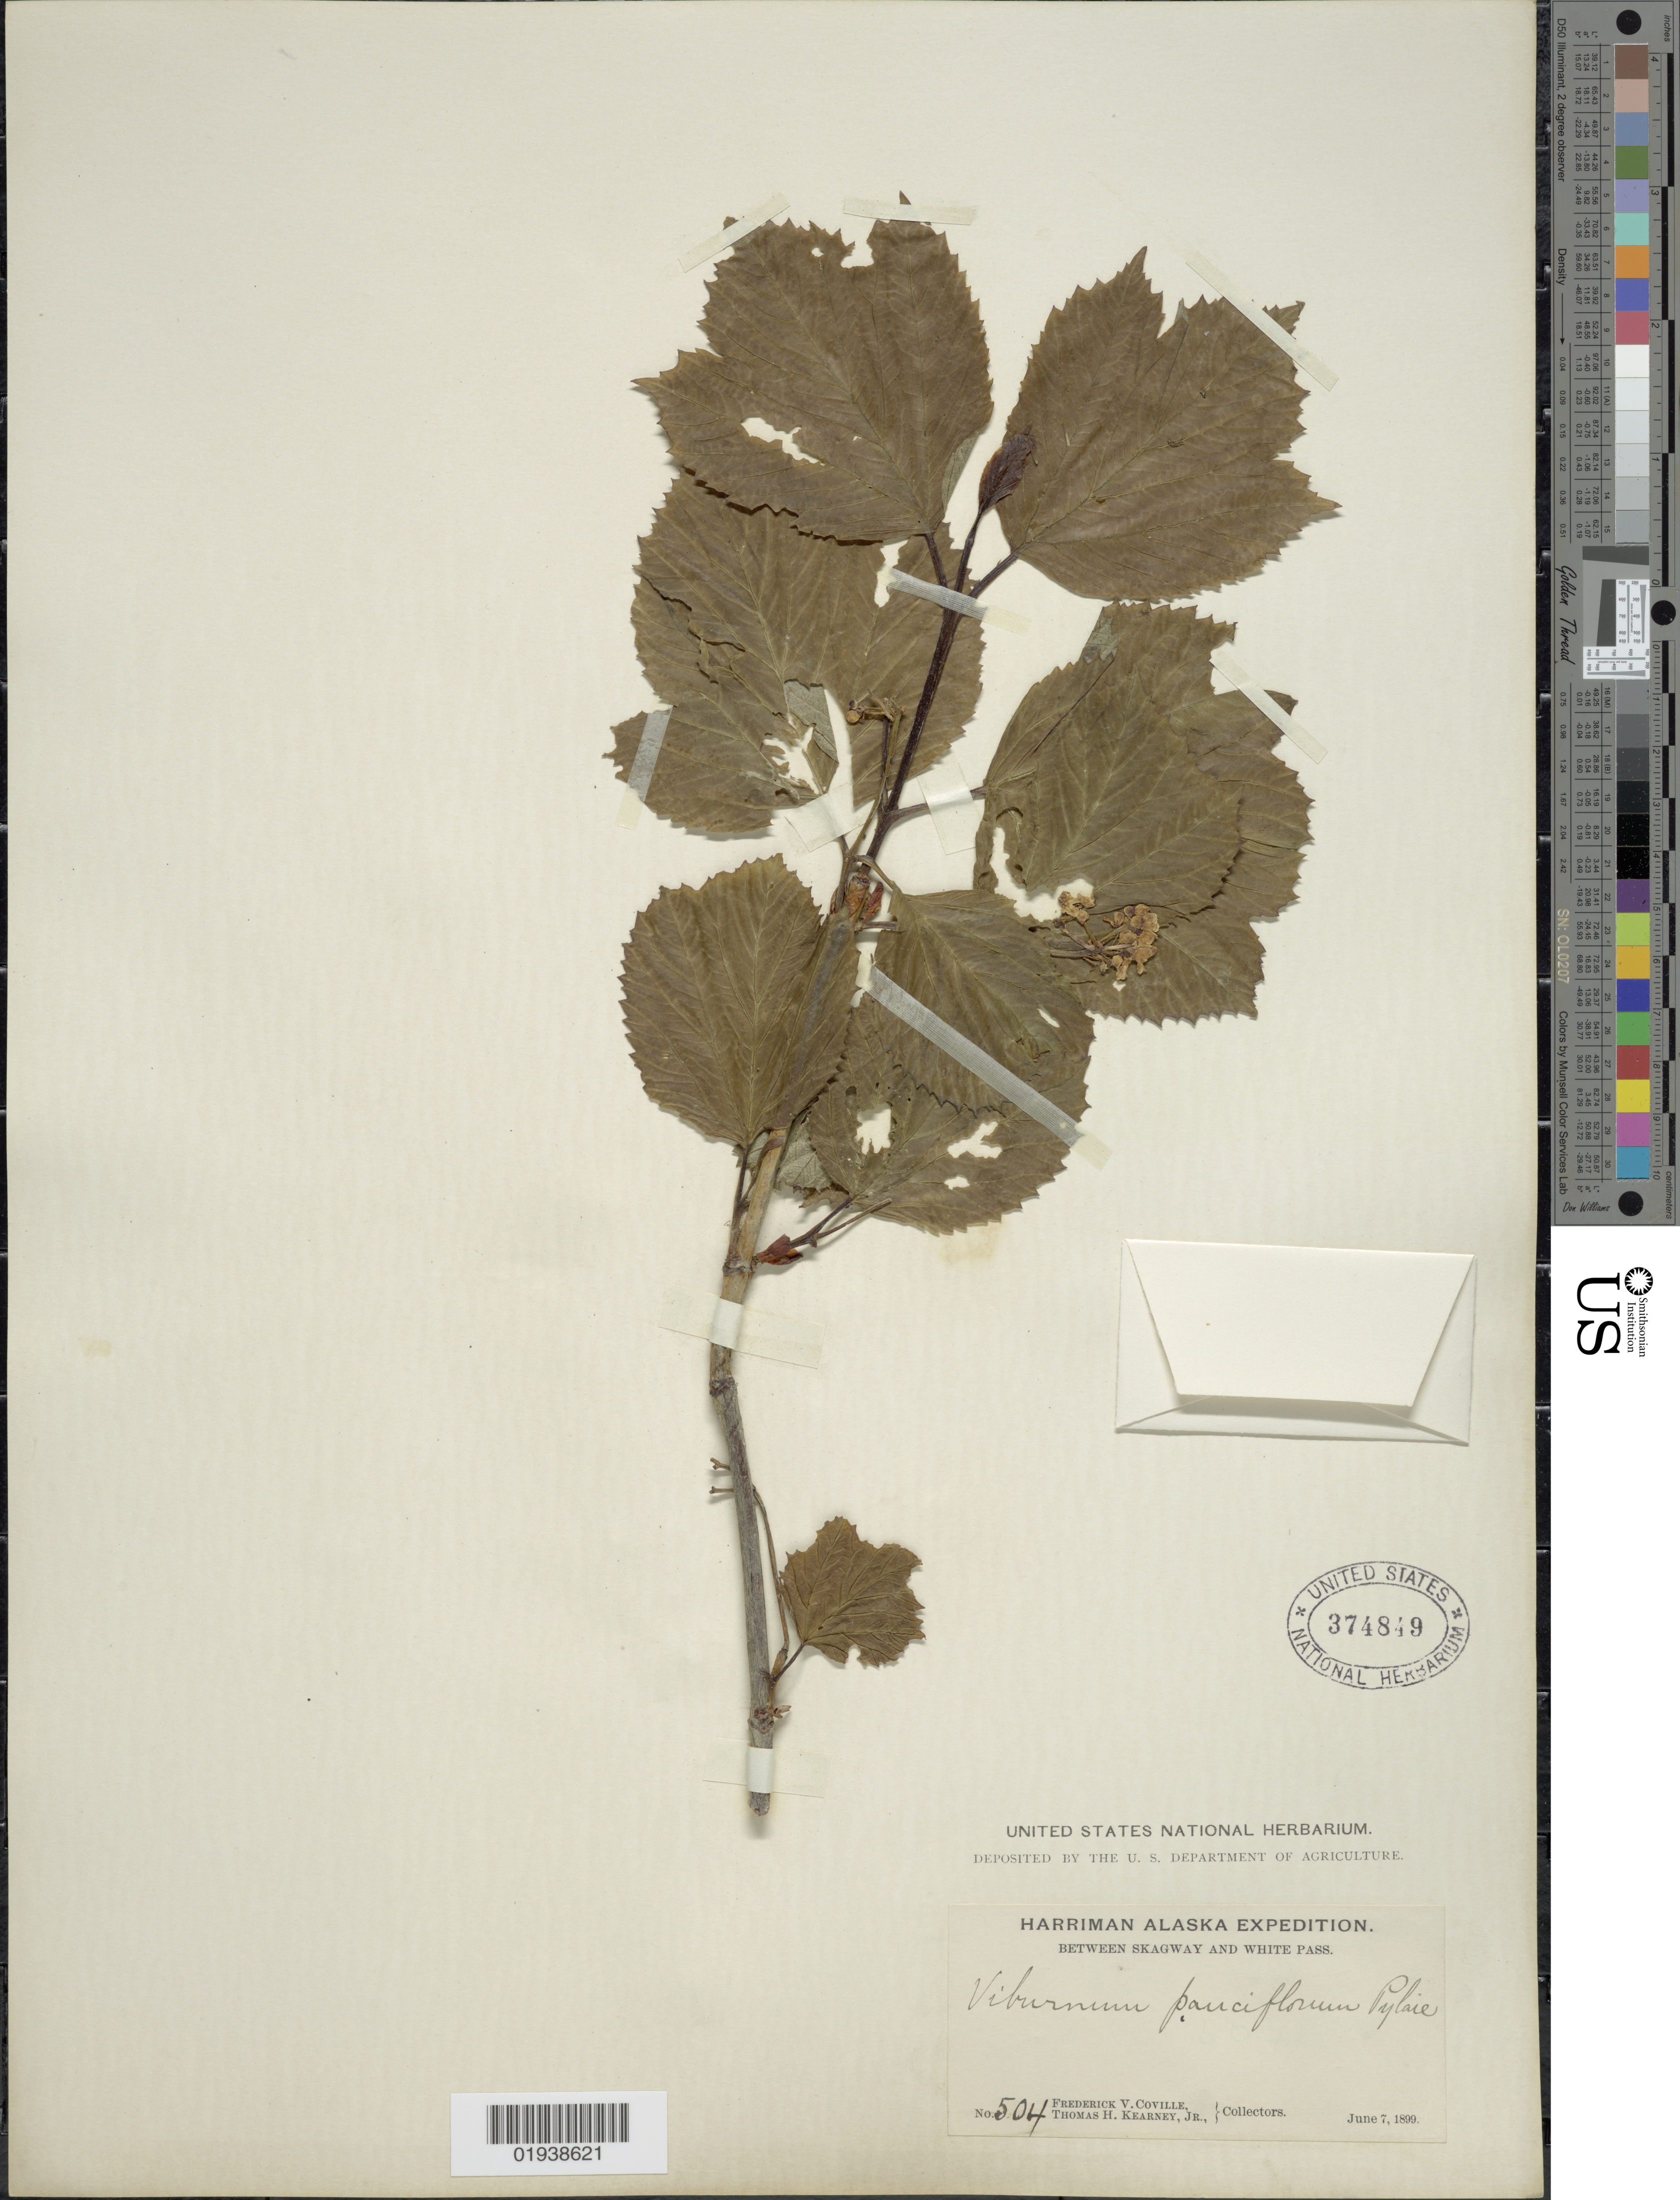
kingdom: Plantae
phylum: Tracheophyta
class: Magnoliopsida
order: Dipsacales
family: Viburnaceae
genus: Viburnum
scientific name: Viburnum edule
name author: (Michx.) Raf.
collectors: F. V. Coville & T. H. Kearney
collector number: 504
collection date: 1899-06-07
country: United States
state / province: Alaska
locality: Between Skagway and White Pass.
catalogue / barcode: US 374849